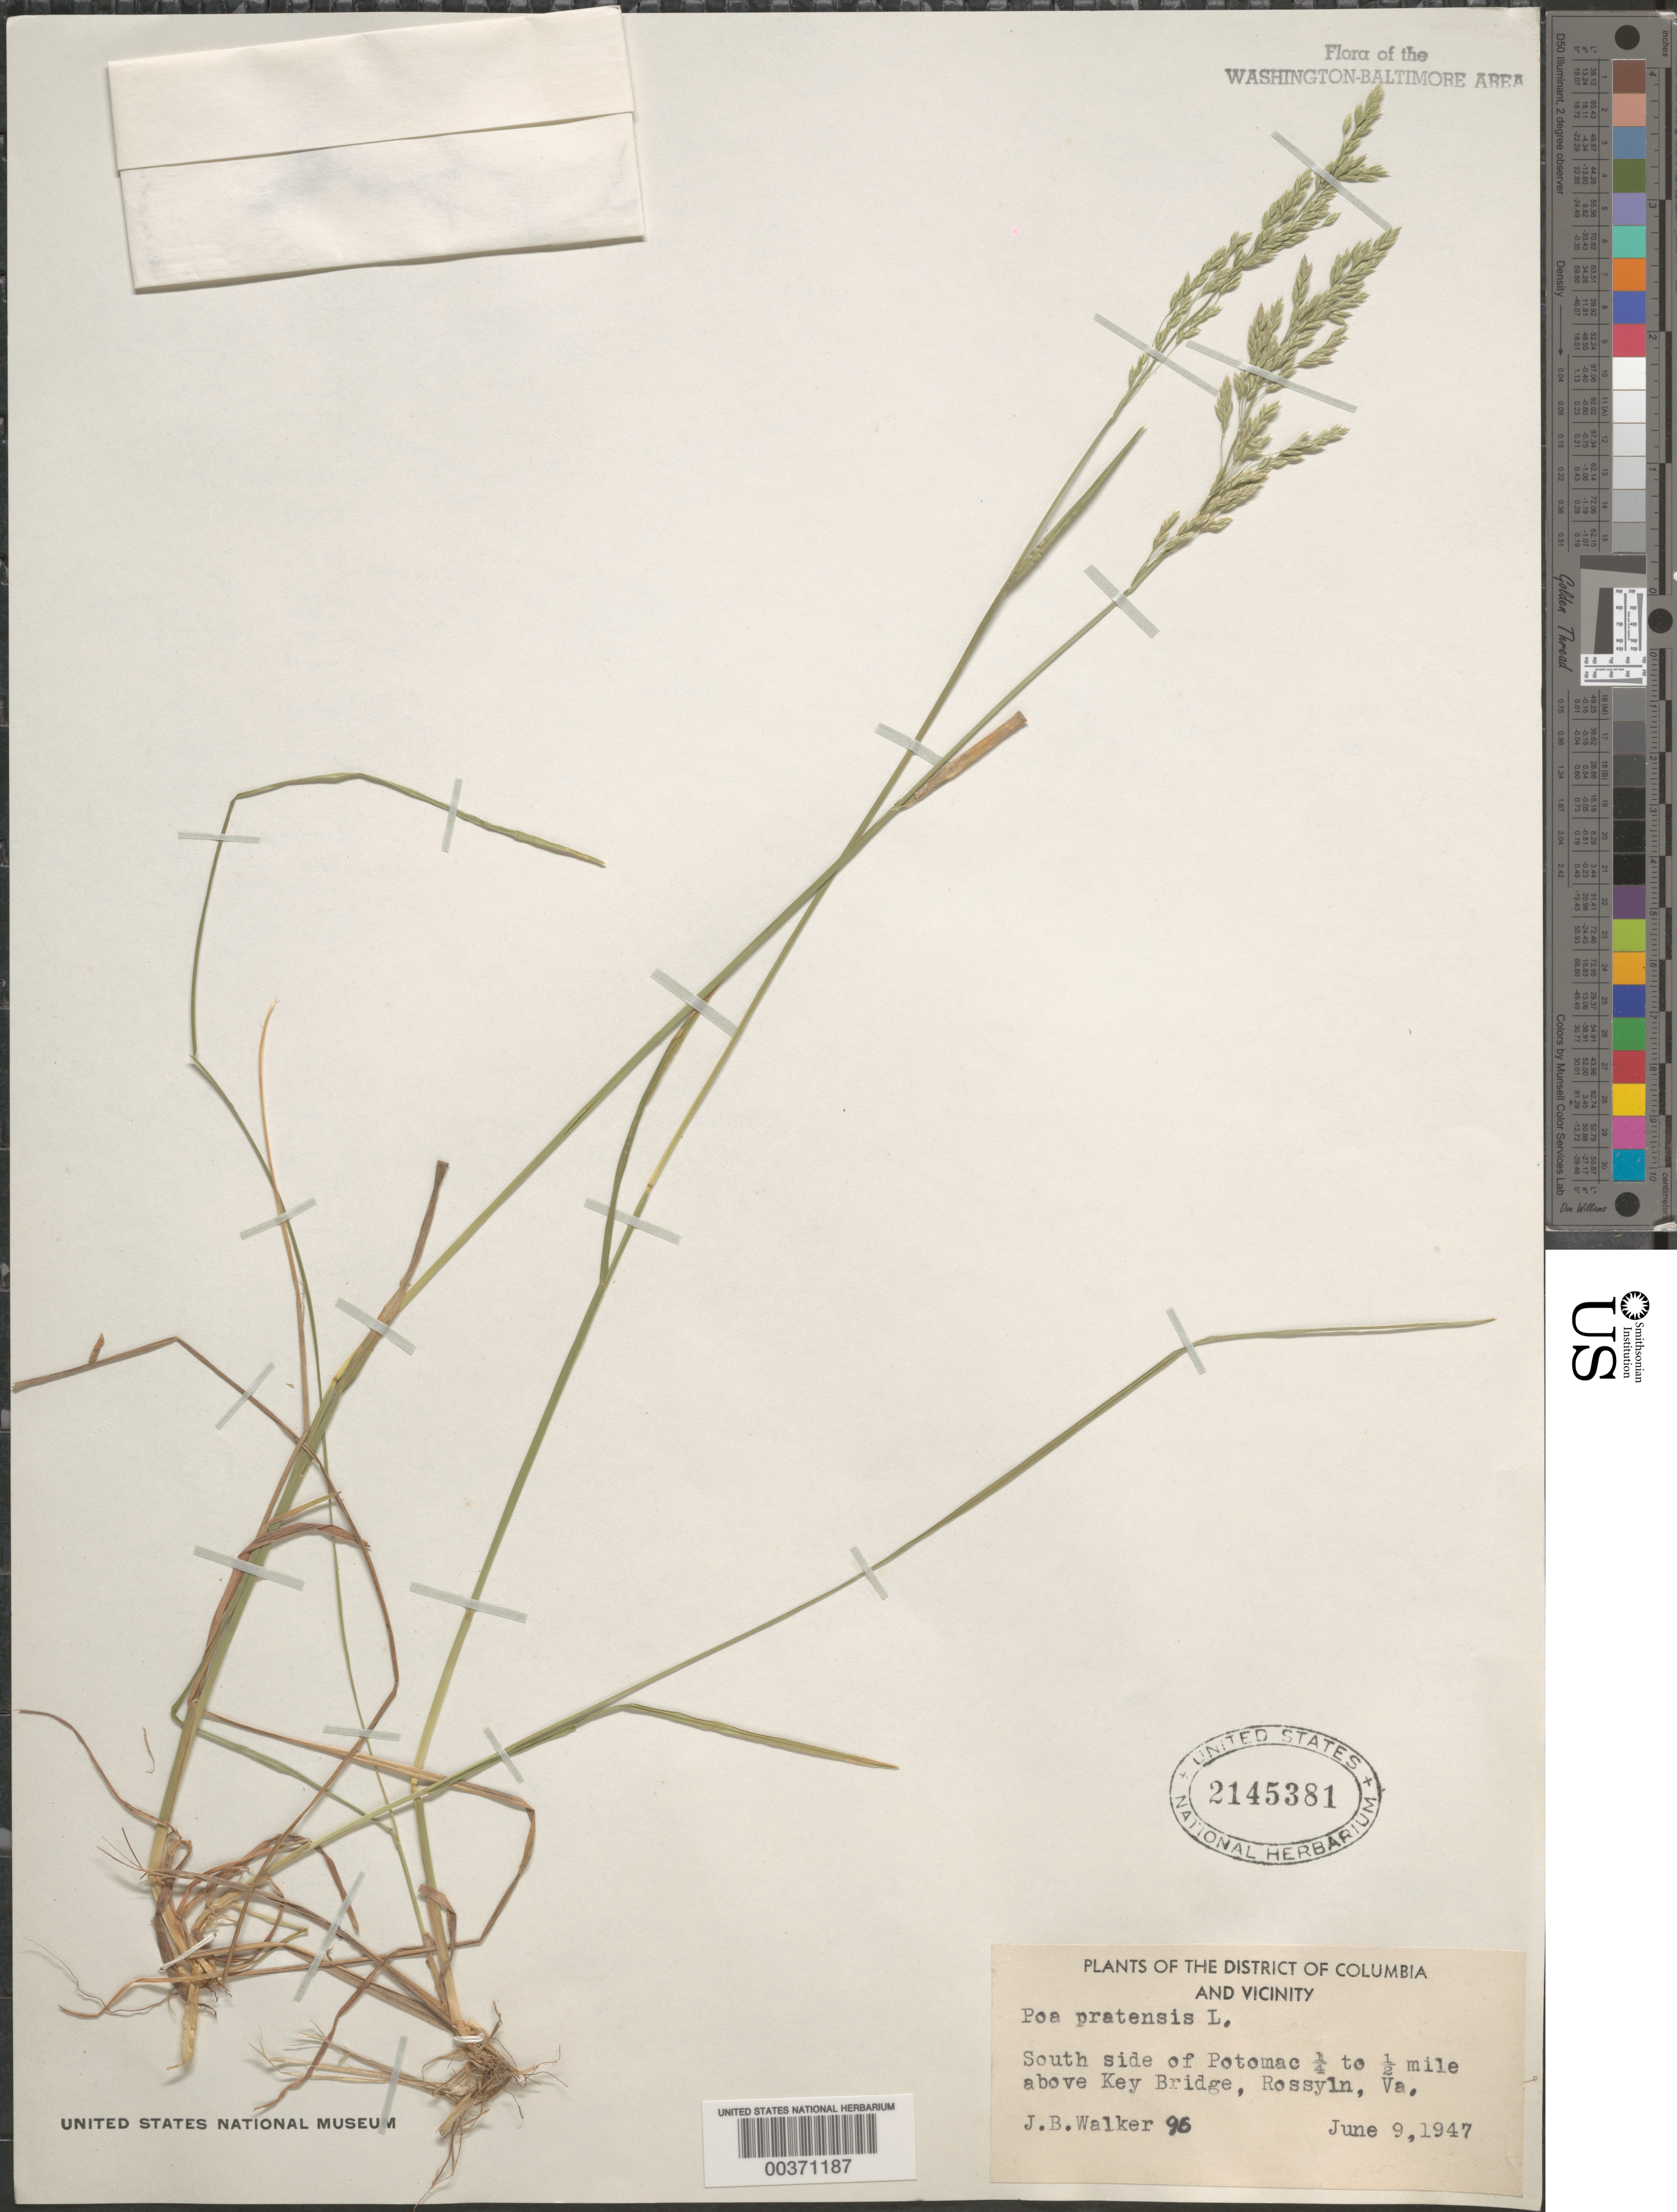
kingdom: Plantae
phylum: Tracheophyta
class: Liliopsida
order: Poales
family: Poaceae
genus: Poa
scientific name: Poa pratensis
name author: L.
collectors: J. Walker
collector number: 96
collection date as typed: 09 Jun 1947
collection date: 1947-06-09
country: United States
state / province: Virginia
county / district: Arlington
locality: Above Key Bridge, Rosslyn, on Potomac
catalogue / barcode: US 2145381